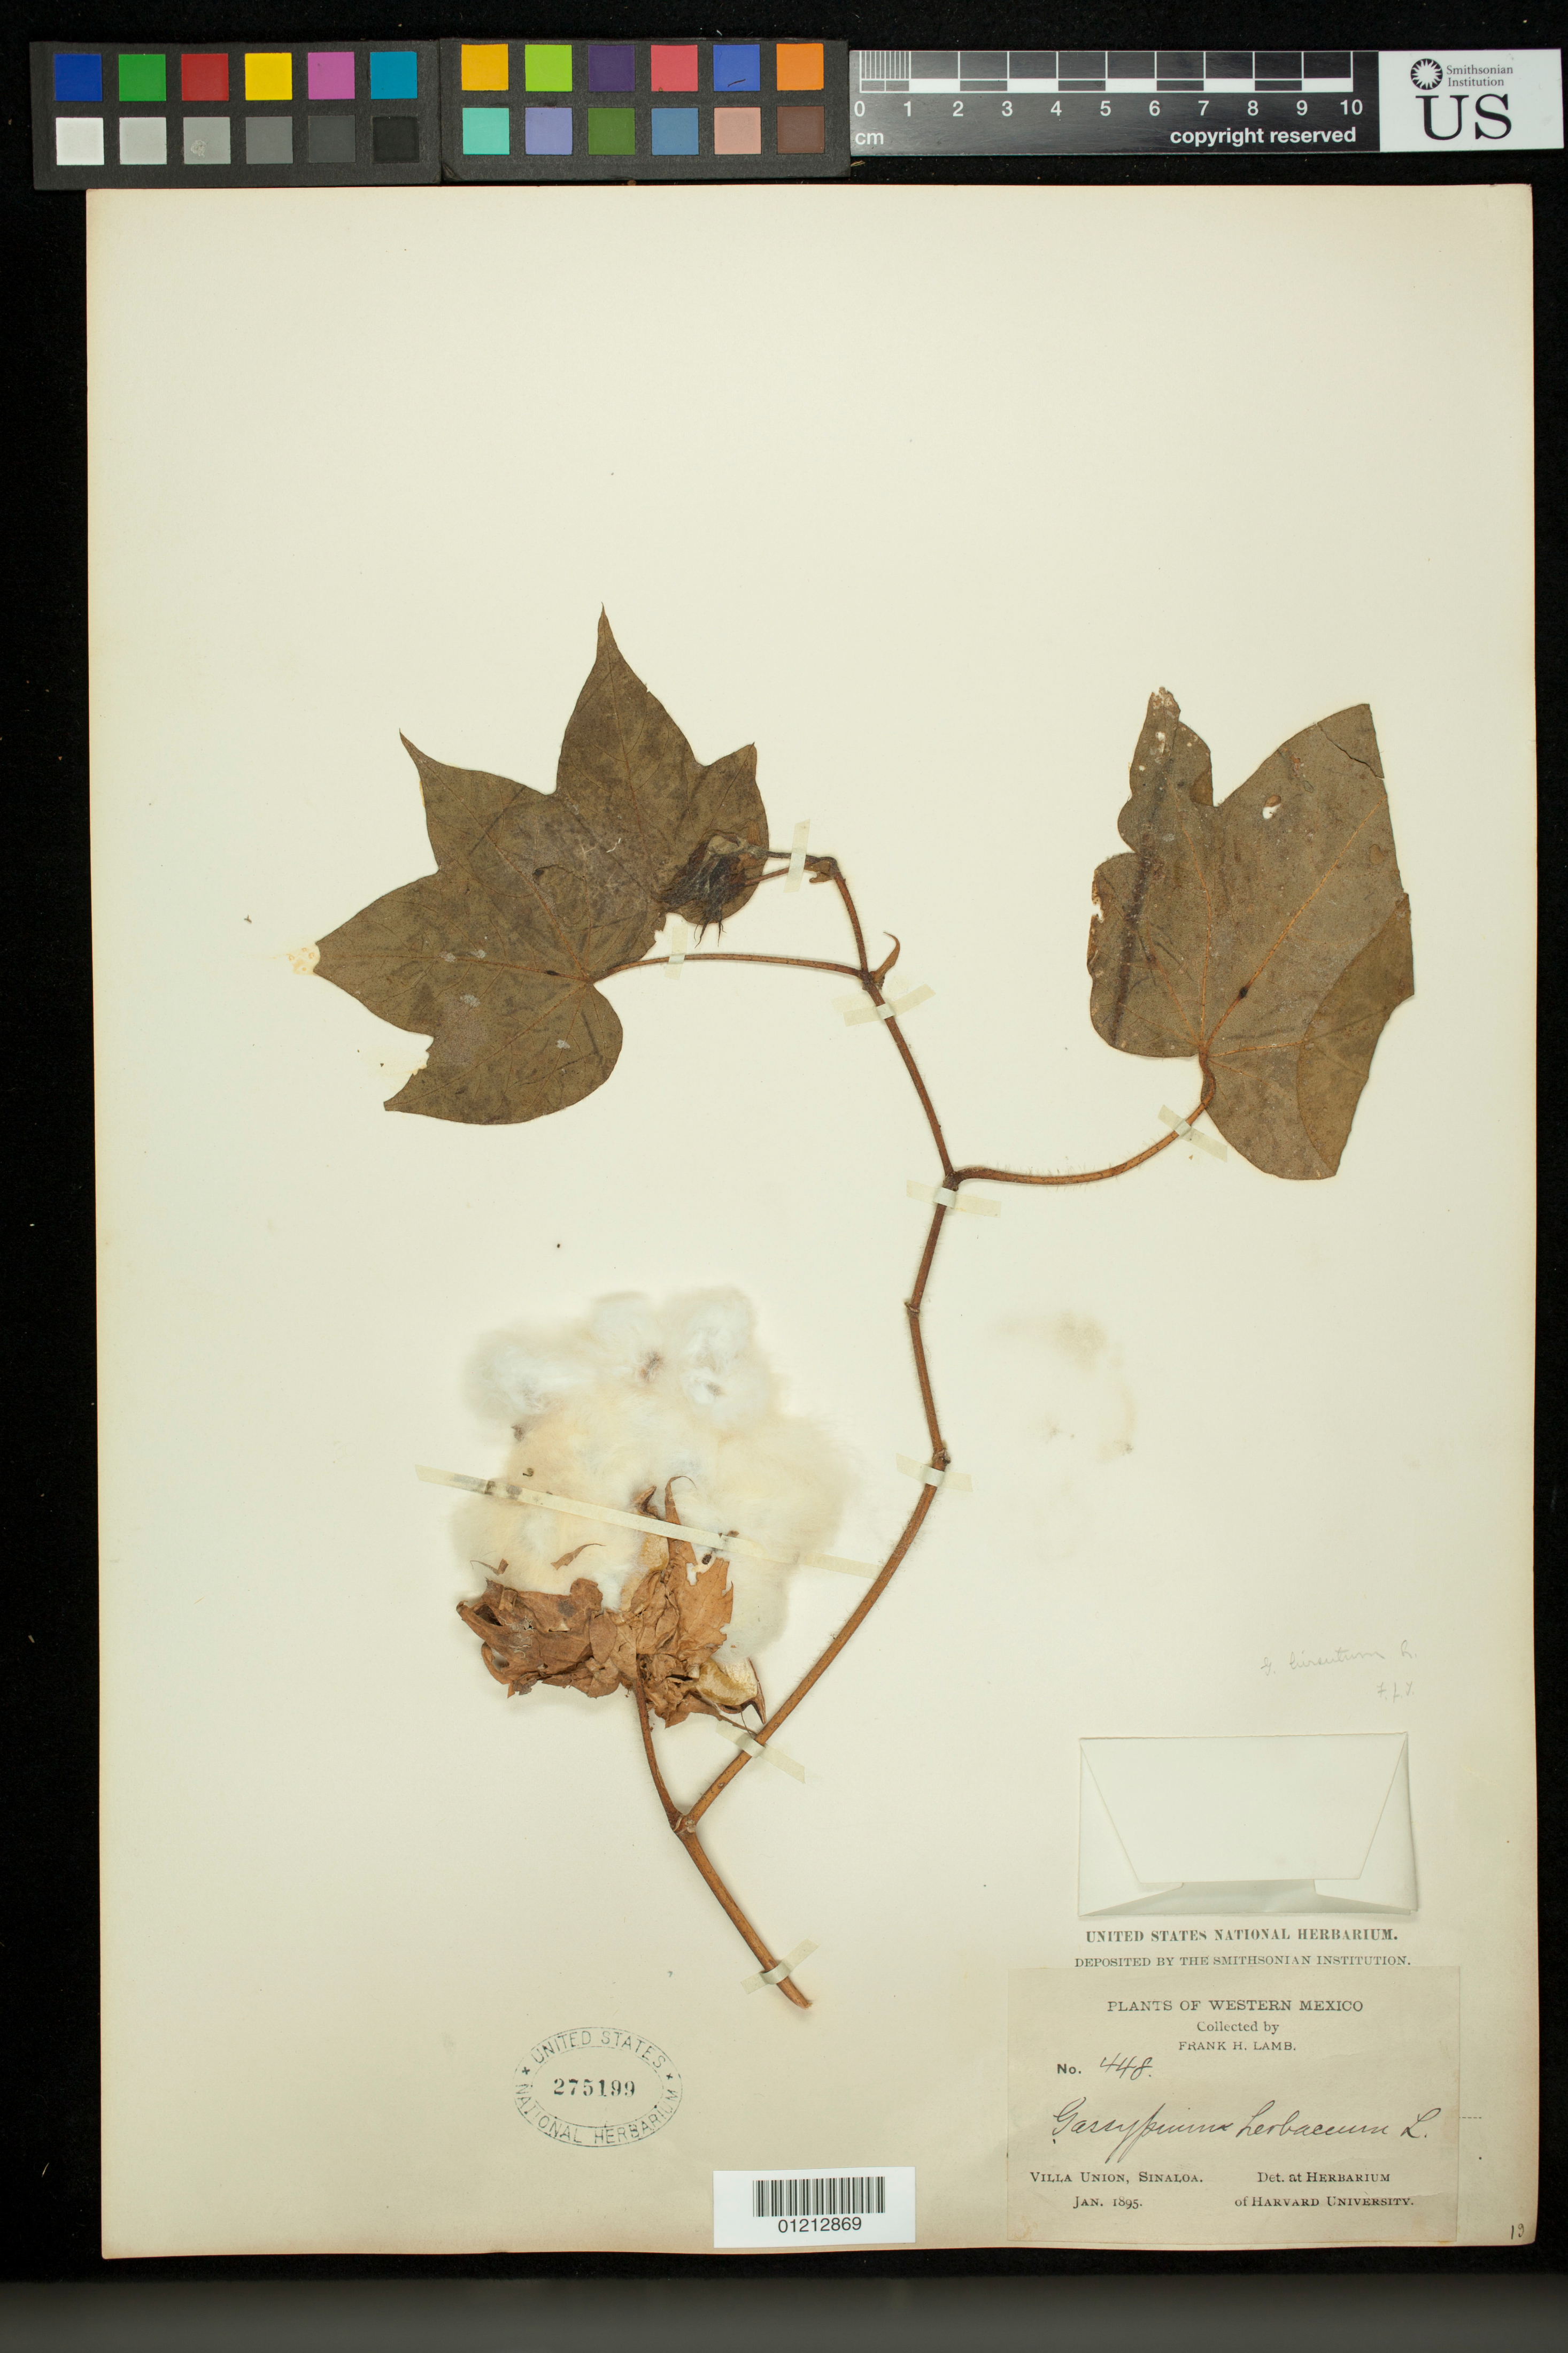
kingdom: Plantae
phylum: Tracheophyta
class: Magnoliopsida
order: Malvales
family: Malvaceae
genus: Gossypium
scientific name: Gossypium hirsutum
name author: L.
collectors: F. H. Lamb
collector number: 448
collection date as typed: Jan 1895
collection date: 1895-01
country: Mexico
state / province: Sinaloa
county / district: Mazatlán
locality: Villa Unión.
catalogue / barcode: US 275199